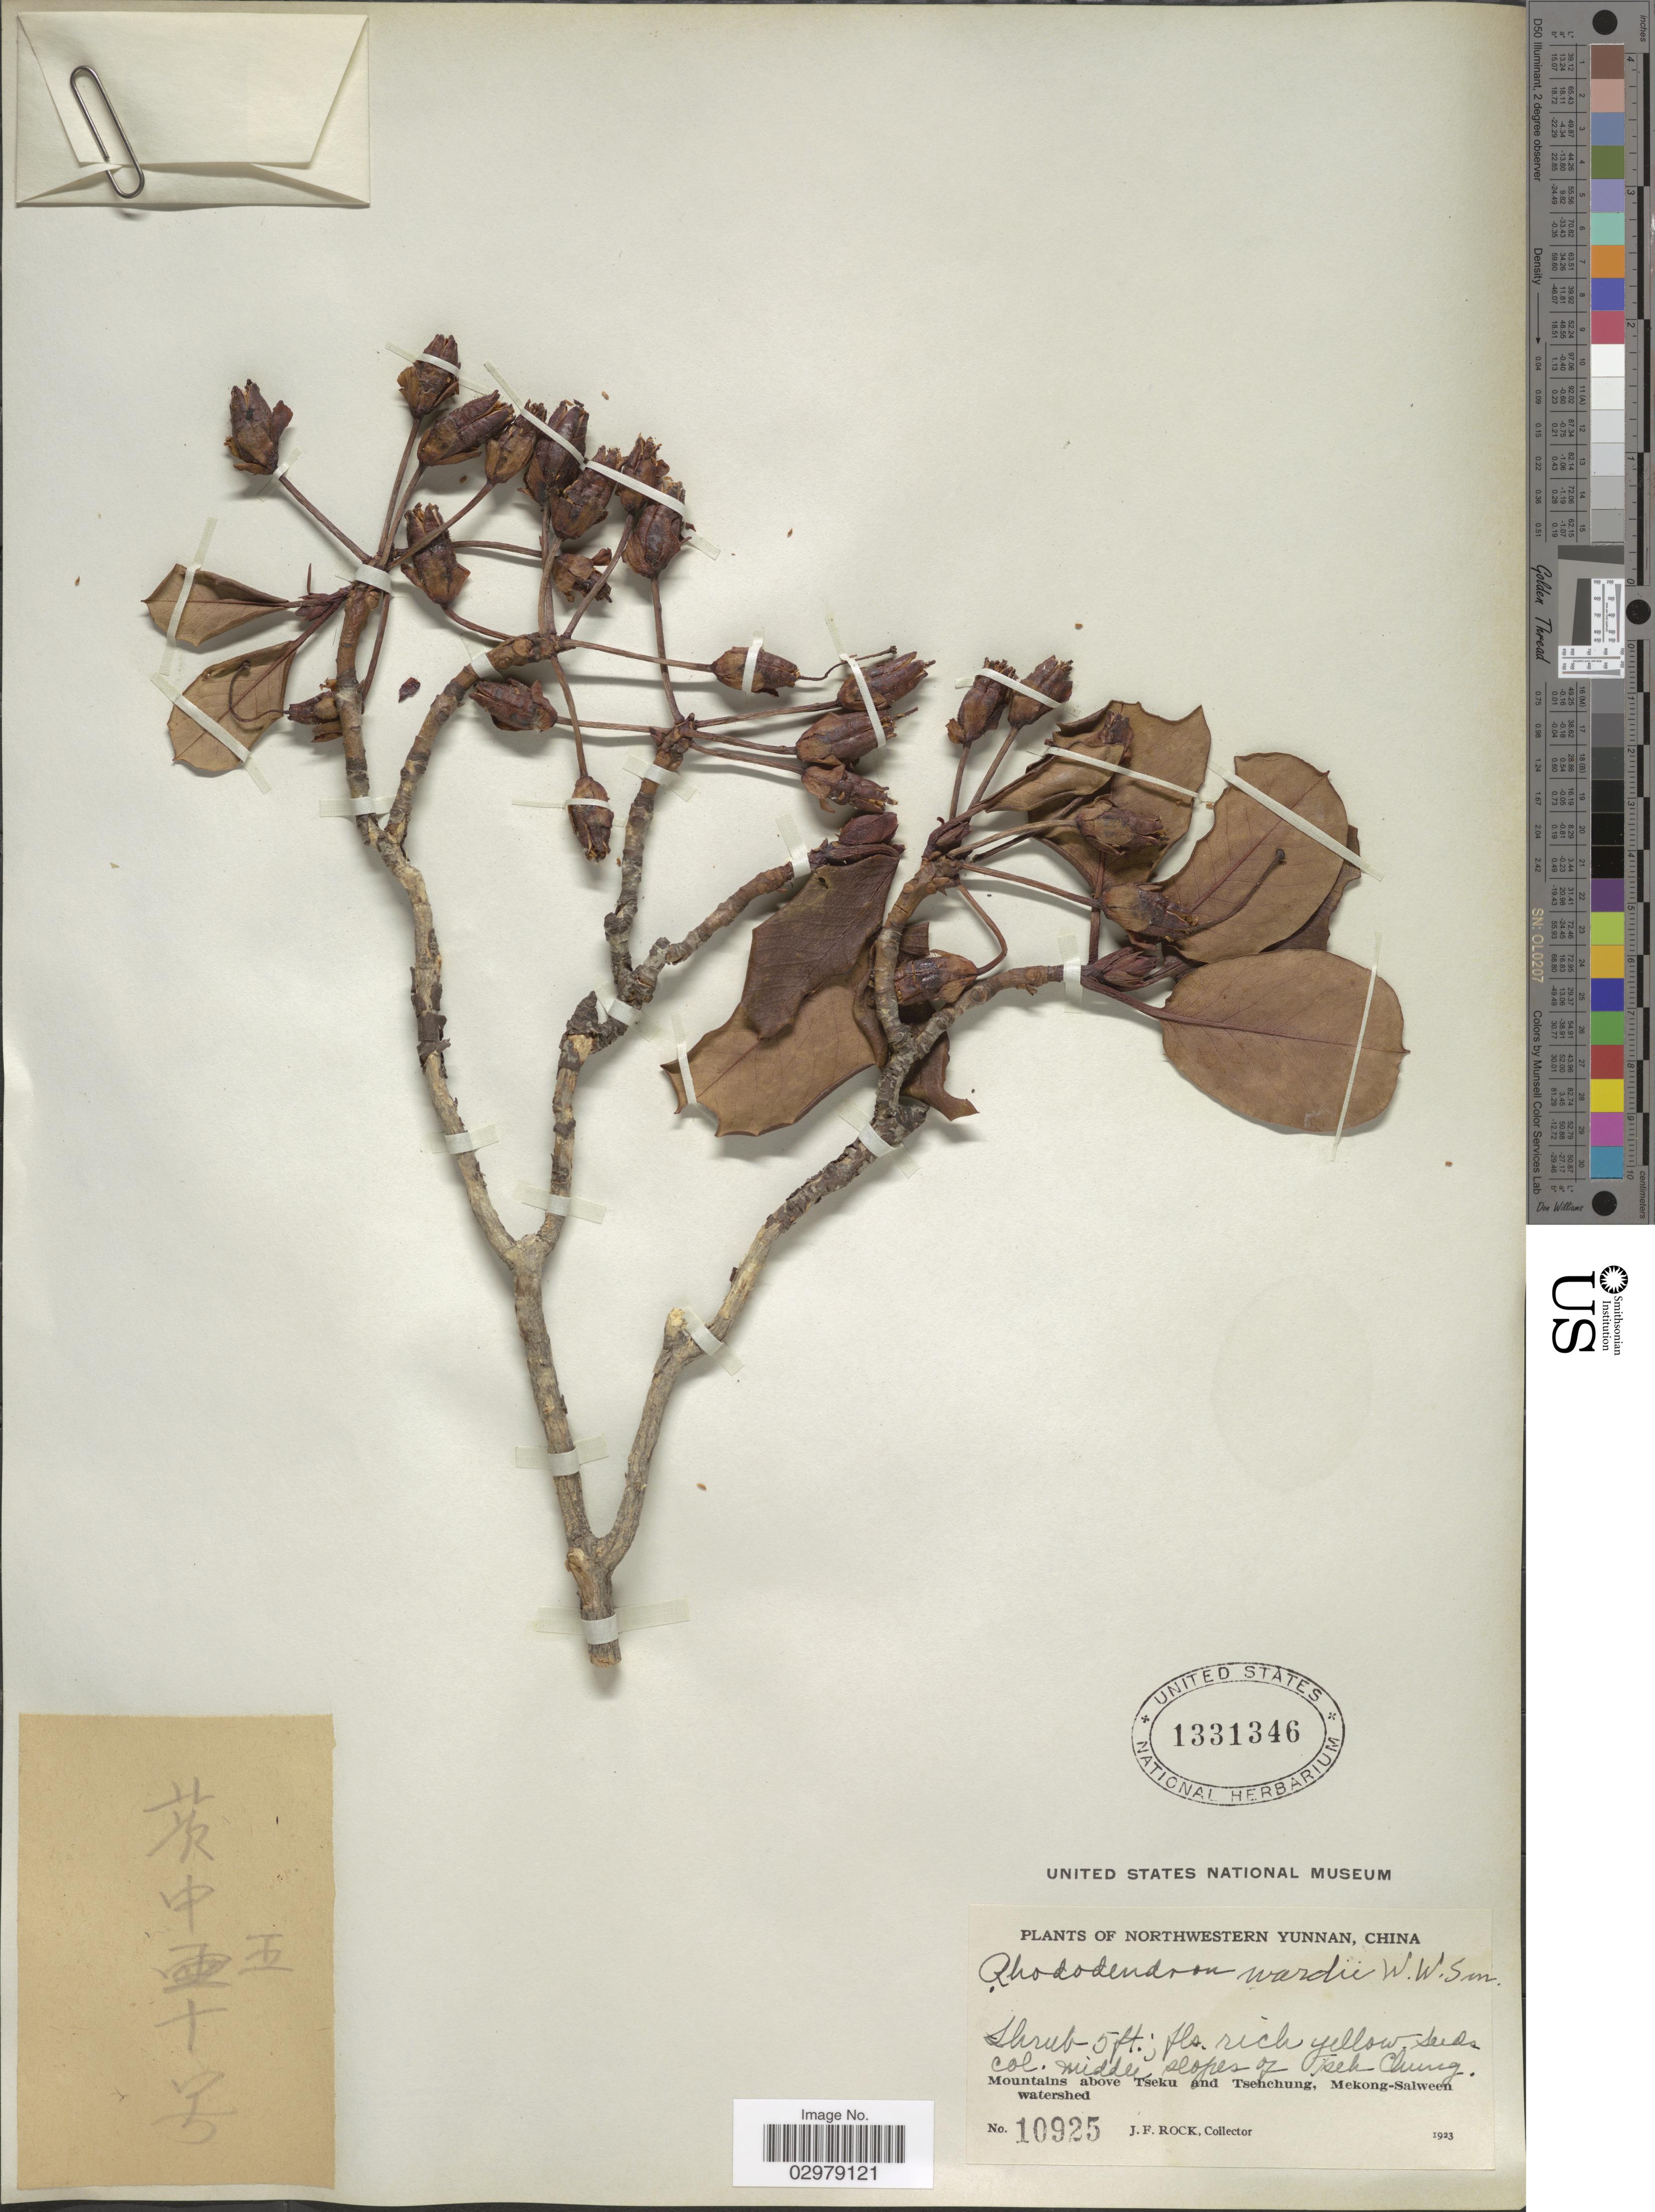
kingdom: Plantae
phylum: Tracheophyta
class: Magnoliopsida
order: Ericales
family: Ericaceae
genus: Rhododendron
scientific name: Rhododendron wardii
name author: W.W. Sm.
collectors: J. Rock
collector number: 10925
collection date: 1923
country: China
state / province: Yunnan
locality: Northwestern Yunnan. Middle slopes of Tsek Chung. Mountains above Tseku and Tsehchung, Mekong-Salween watershed.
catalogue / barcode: US 1331346